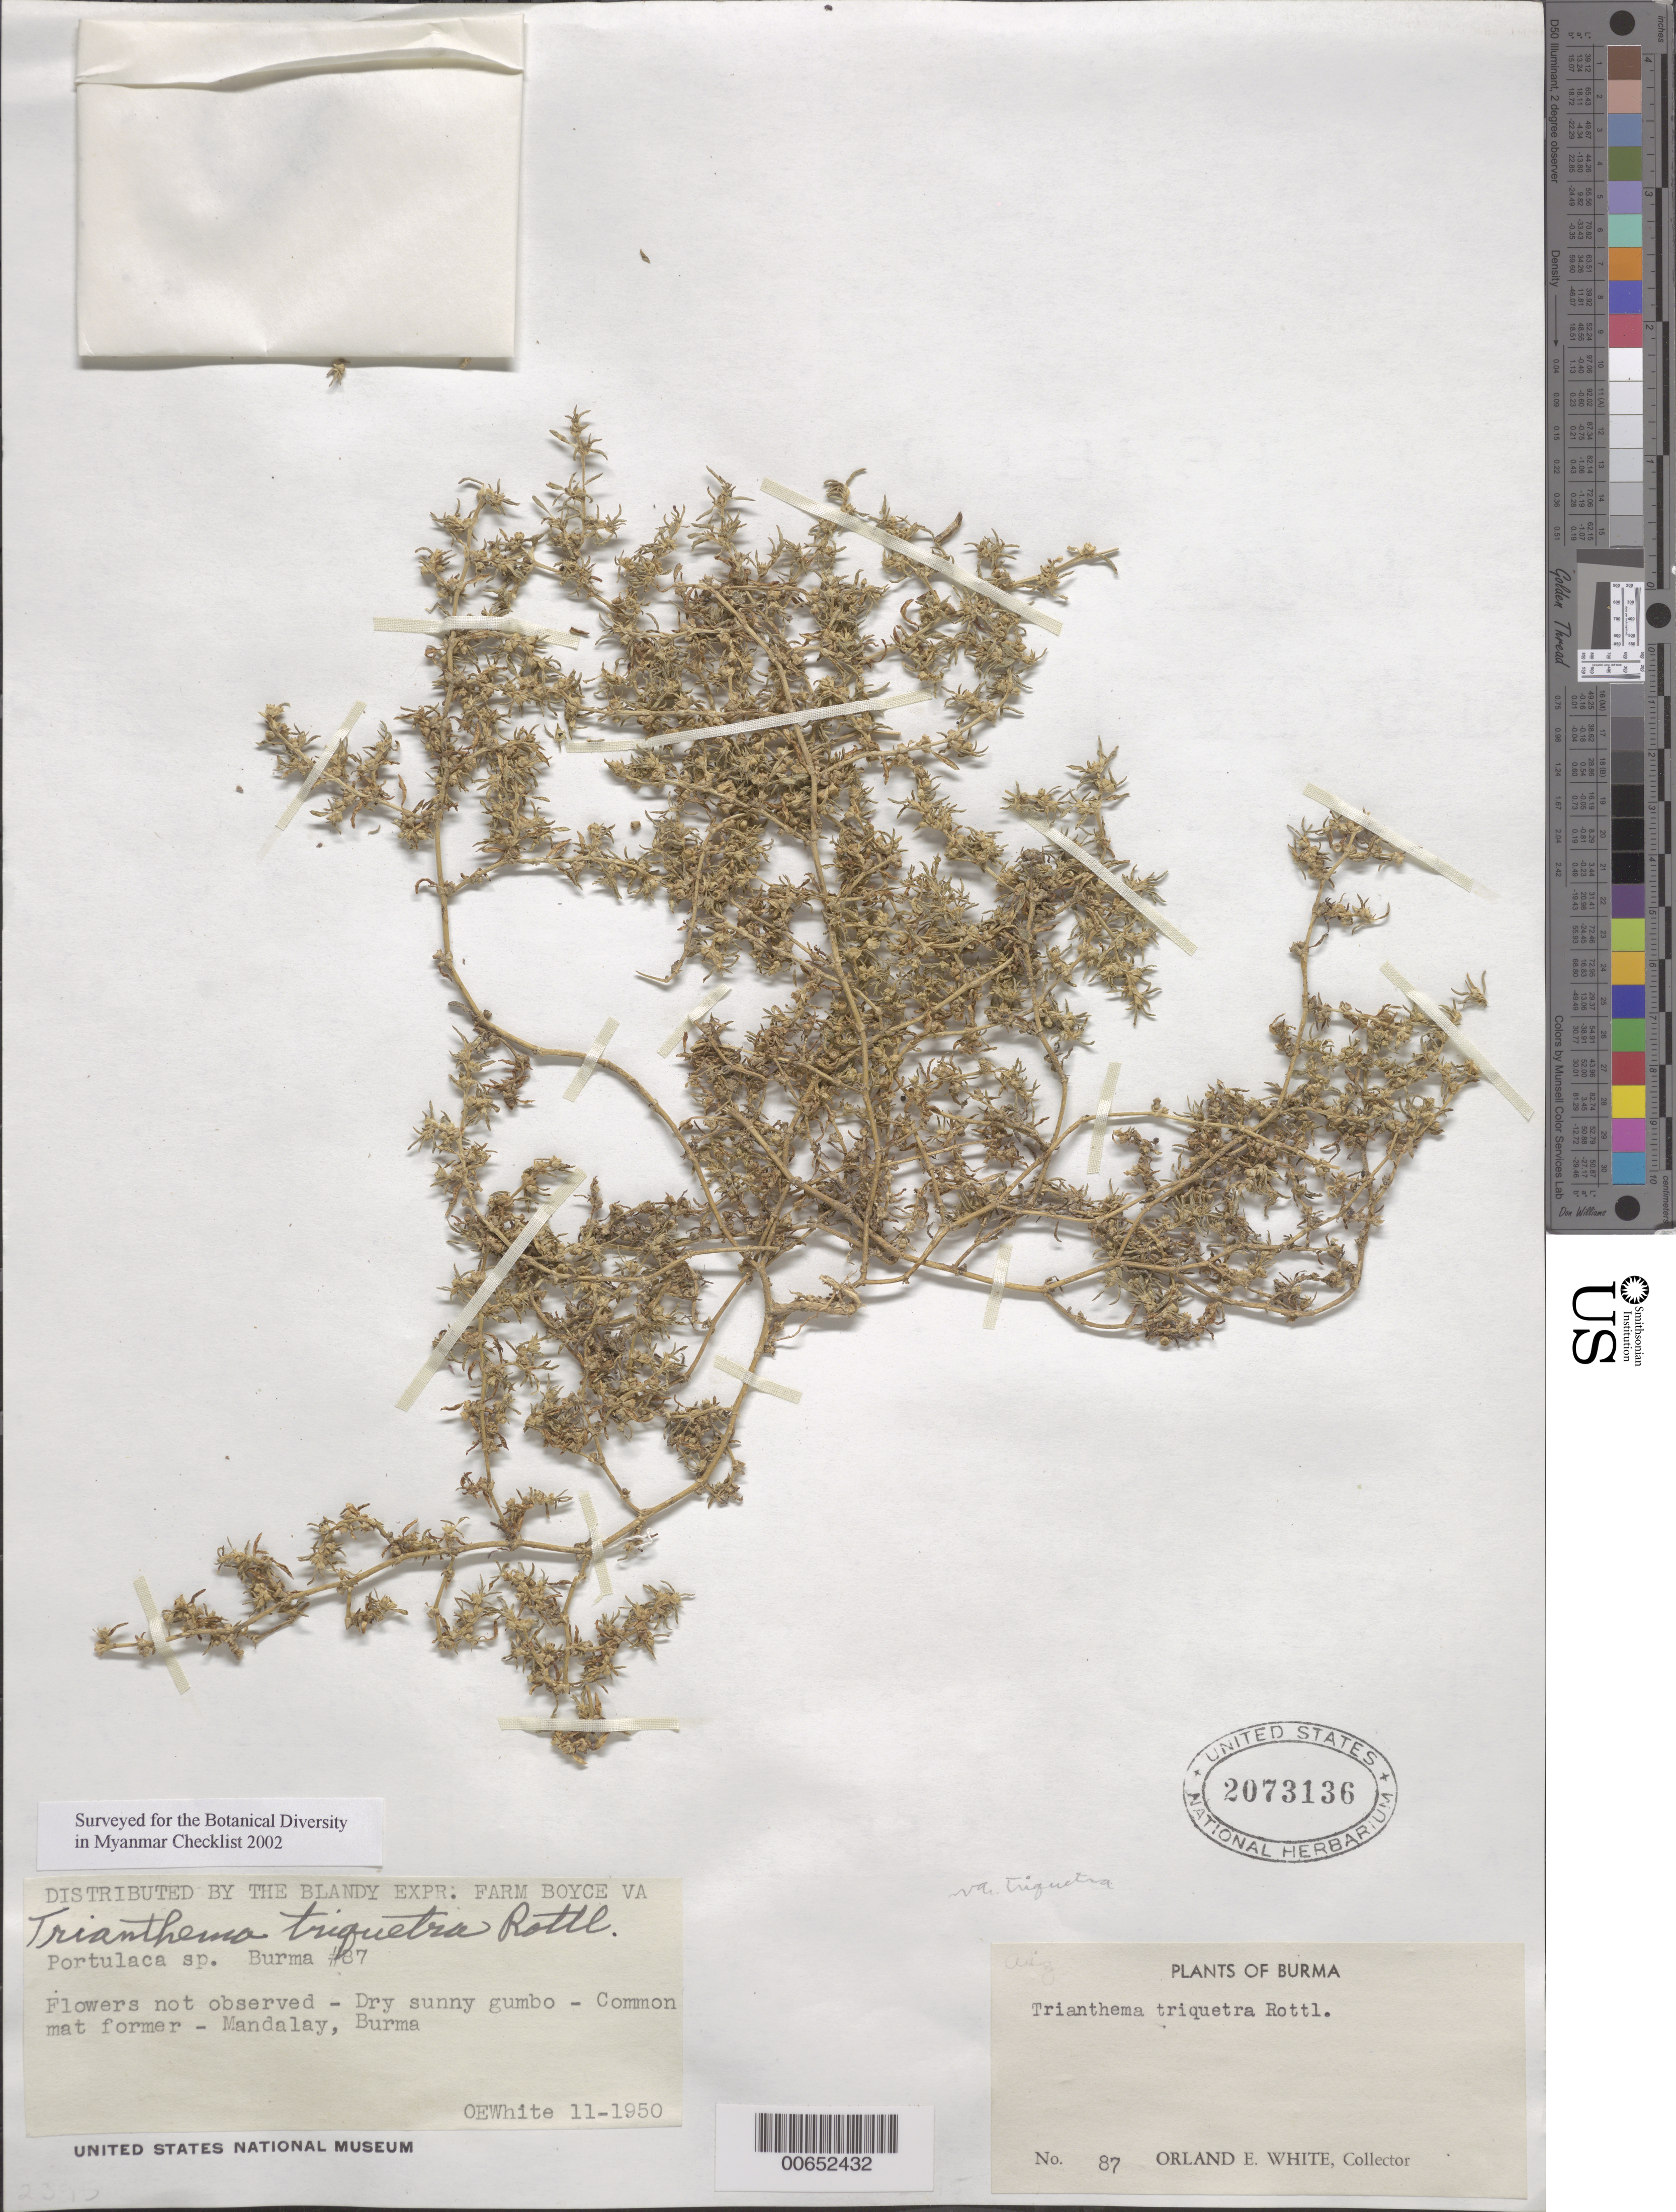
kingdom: Plantae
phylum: Tracheophyta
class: Magnoliopsida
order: Caryophyllales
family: Aizoaceae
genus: Trianthema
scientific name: Trianthema triquetrum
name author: Willd. ex Spreng.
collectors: O. E. White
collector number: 87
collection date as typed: Nov 1950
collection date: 1950-11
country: Myanmar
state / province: Mandalay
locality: Mandalay.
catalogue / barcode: US 2073136